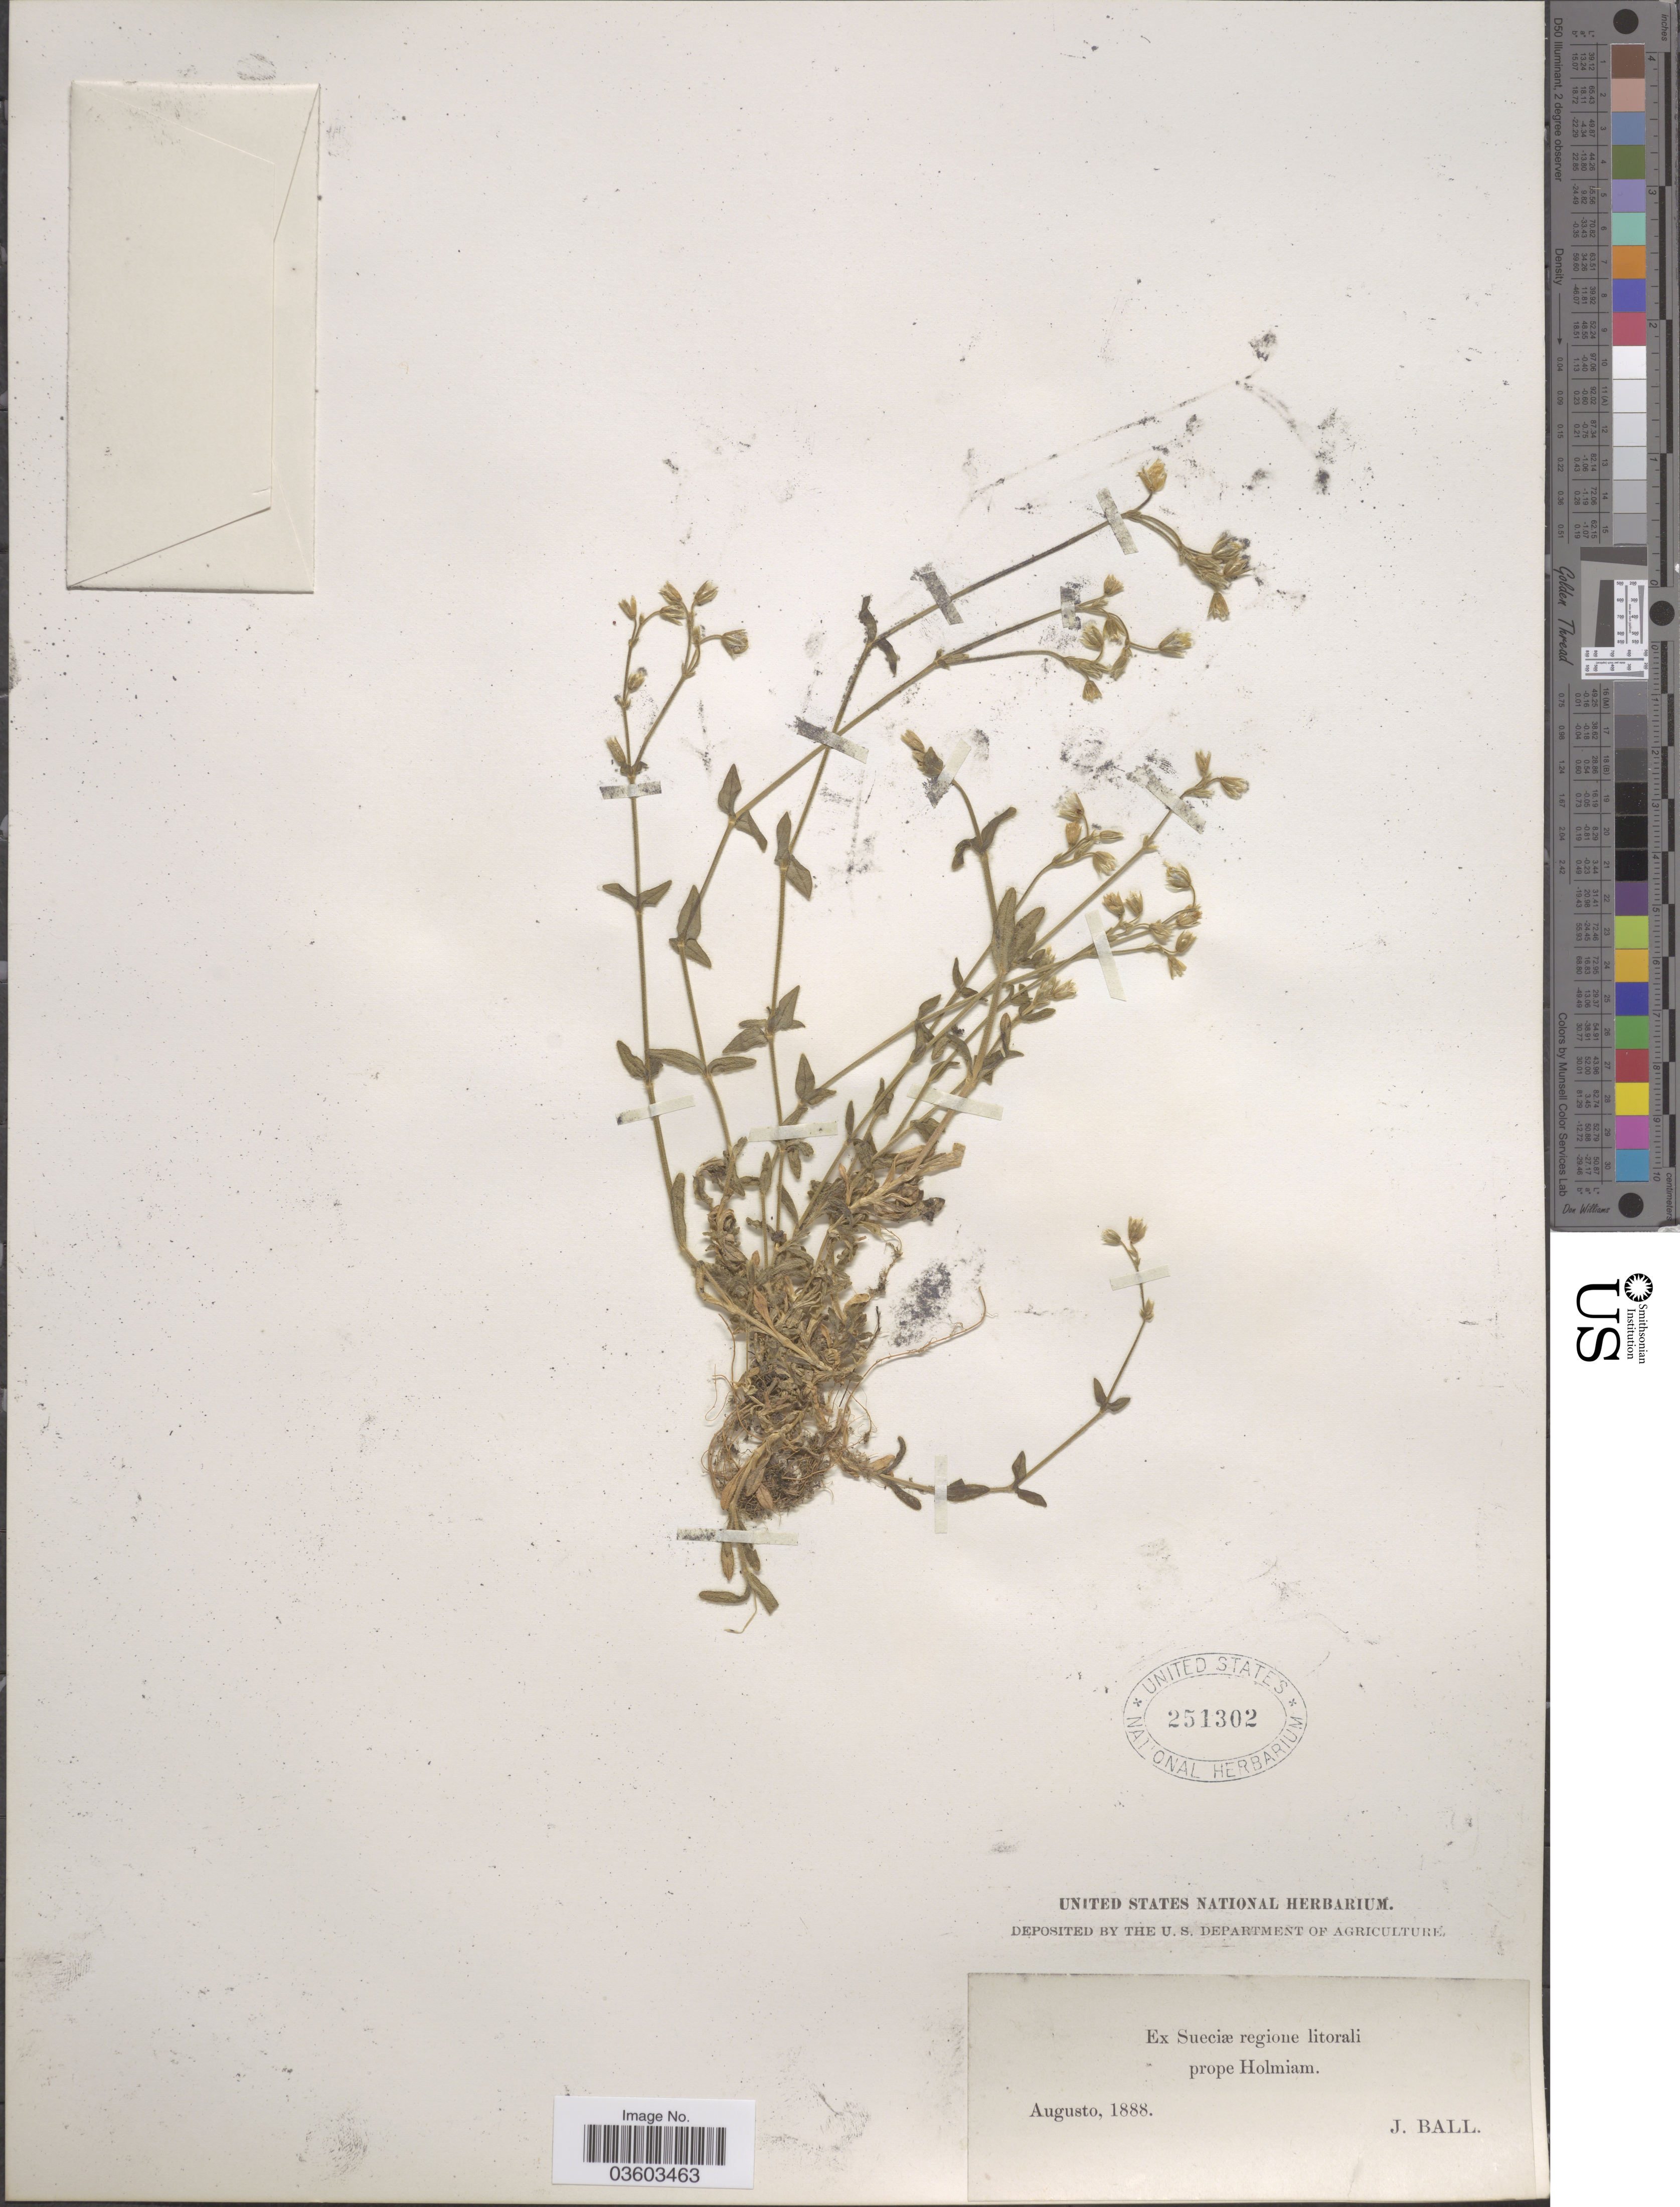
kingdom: Plantae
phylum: Tracheophyta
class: Magnoliopsida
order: Caryophyllales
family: Caryophyllaceae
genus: Cerastium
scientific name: Cerastium sp.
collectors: J. Ball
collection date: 1888-08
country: Sweden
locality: Ex Sueciæ regione litorali prope Holmiam.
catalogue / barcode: US 251302